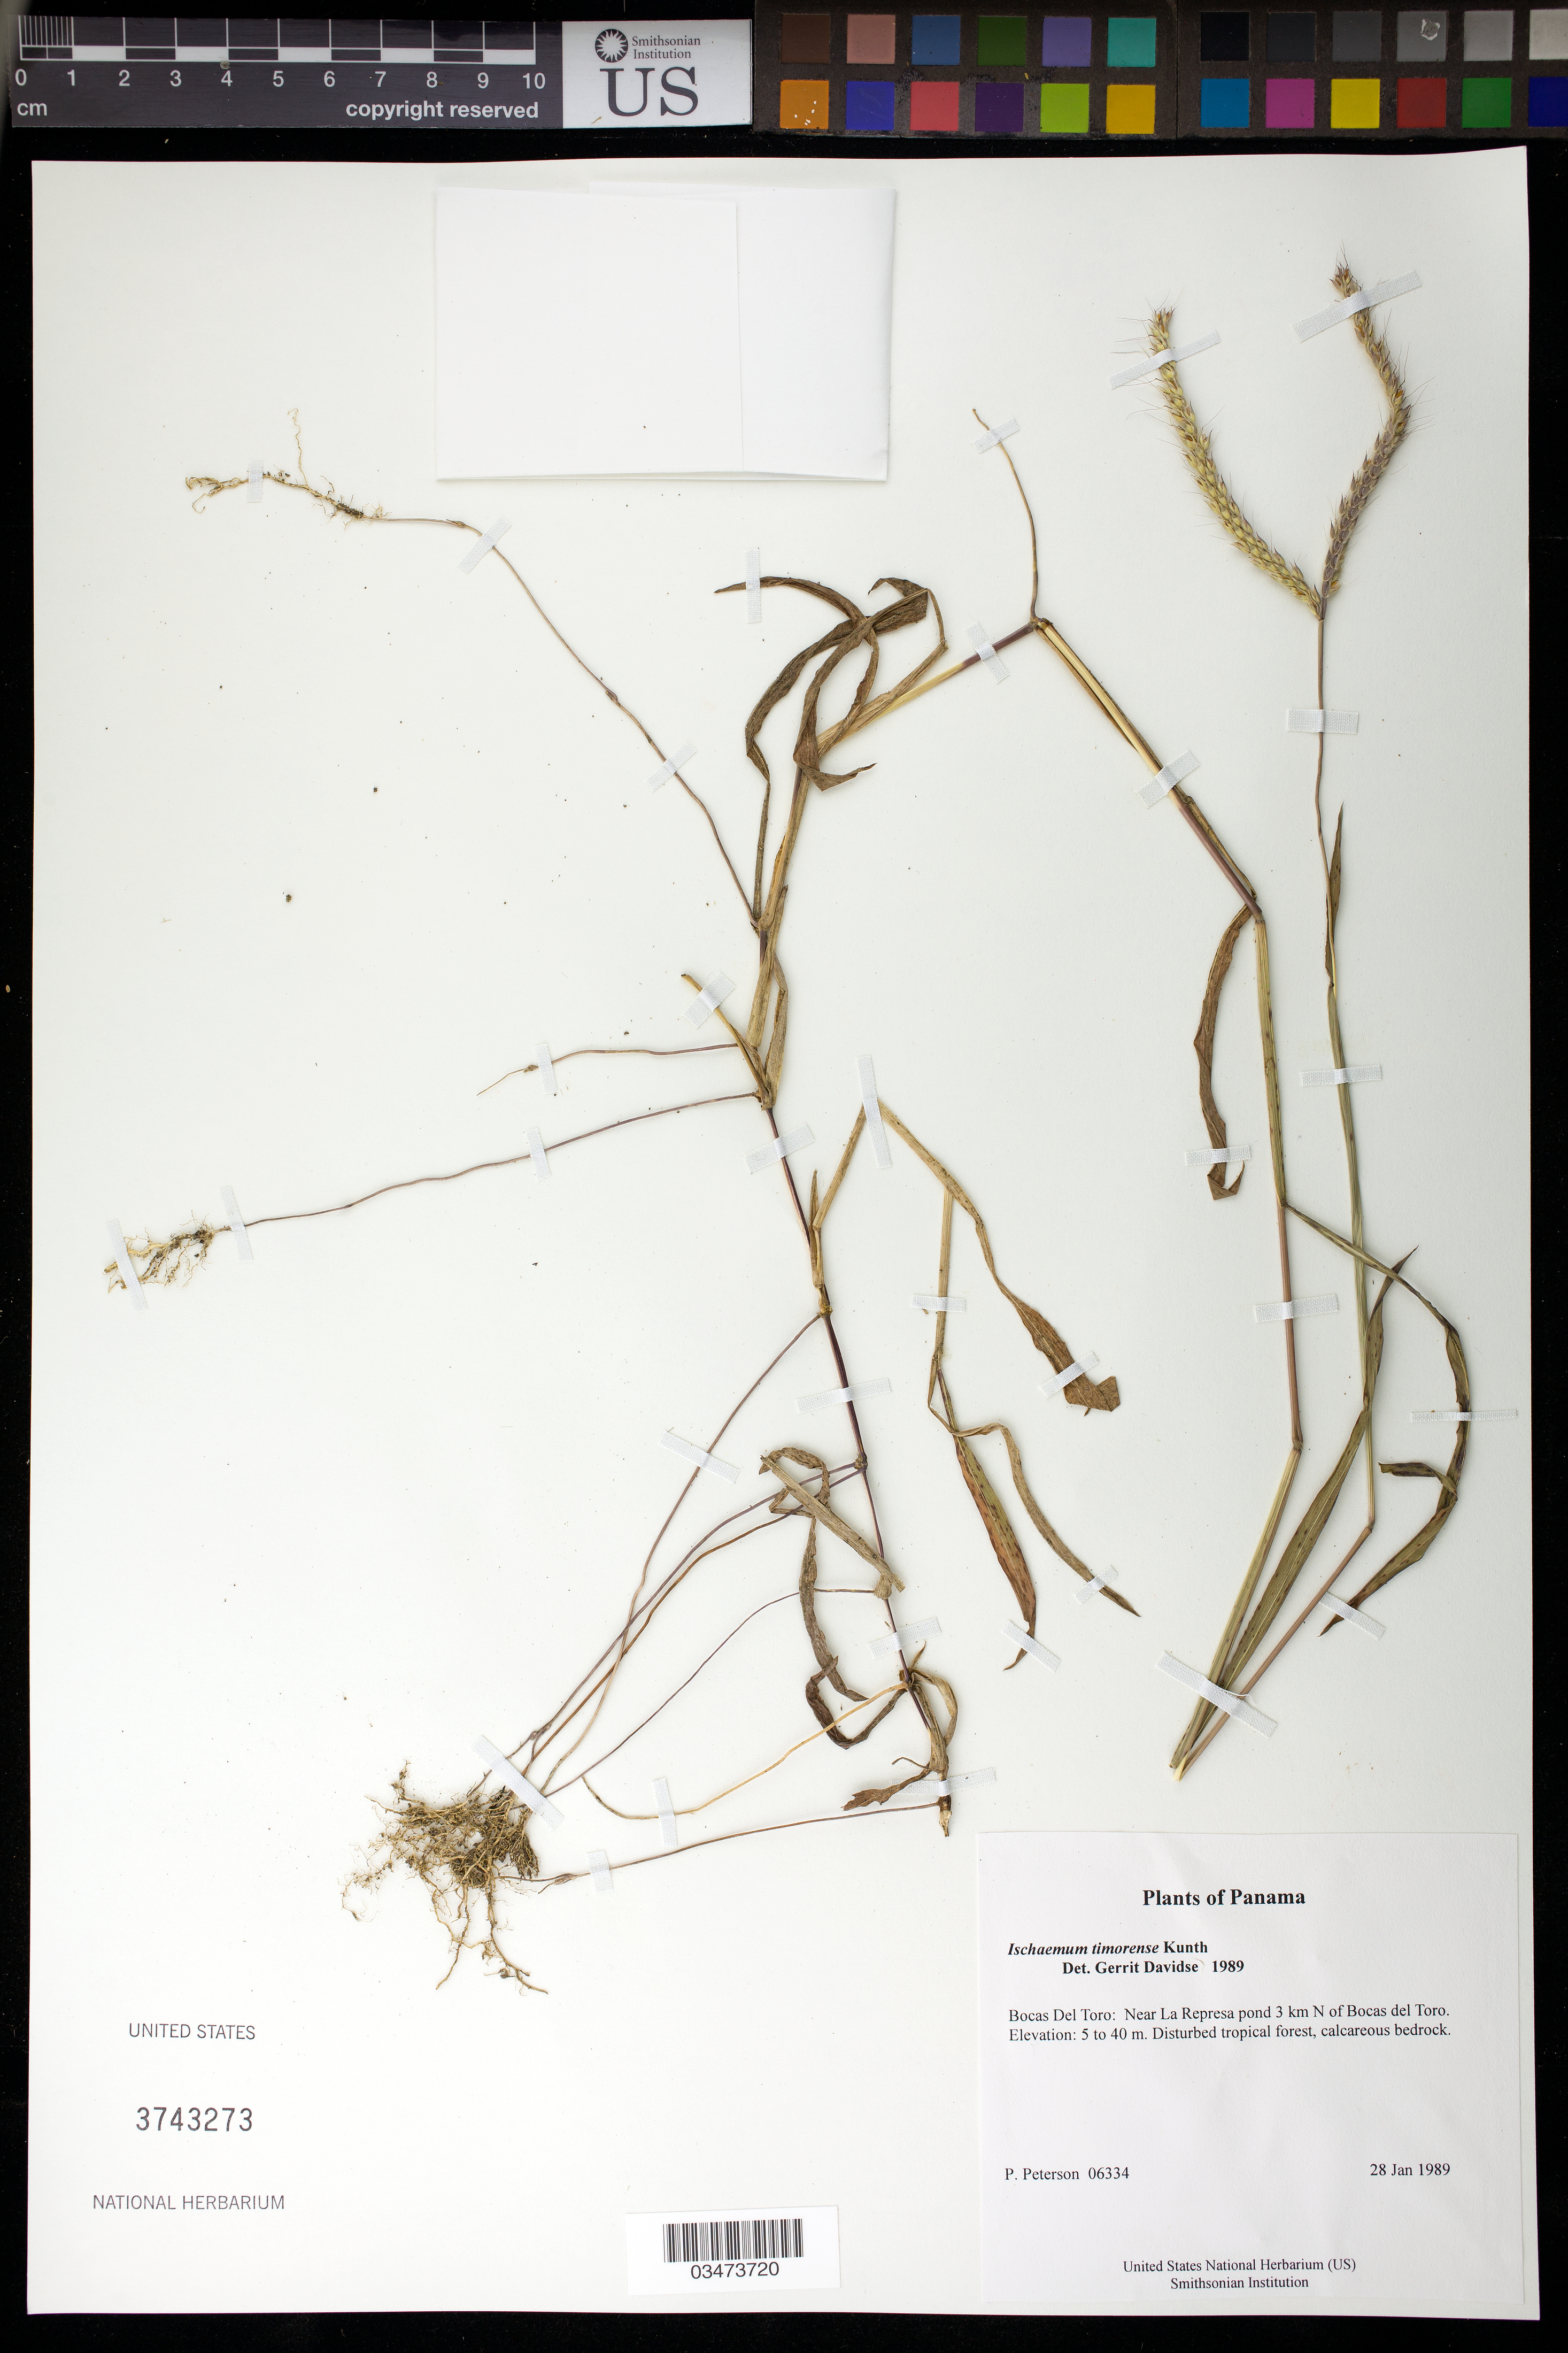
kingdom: Plantae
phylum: Tracheophyta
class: Liliopsida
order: Poales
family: Poaceae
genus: Ischaemum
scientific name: Ischaemum timorense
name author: Kunth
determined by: Davidse, Gerrit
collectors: P. M. Peterson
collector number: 06334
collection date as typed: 28 Jan 1989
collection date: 1989-01-28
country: Panama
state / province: Bocas del Toro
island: Colón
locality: Near La Represa pond 3 km N of Bocas del Toro.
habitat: Disturbed tropical forest, calcareous bedrock.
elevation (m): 5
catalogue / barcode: US 3743273